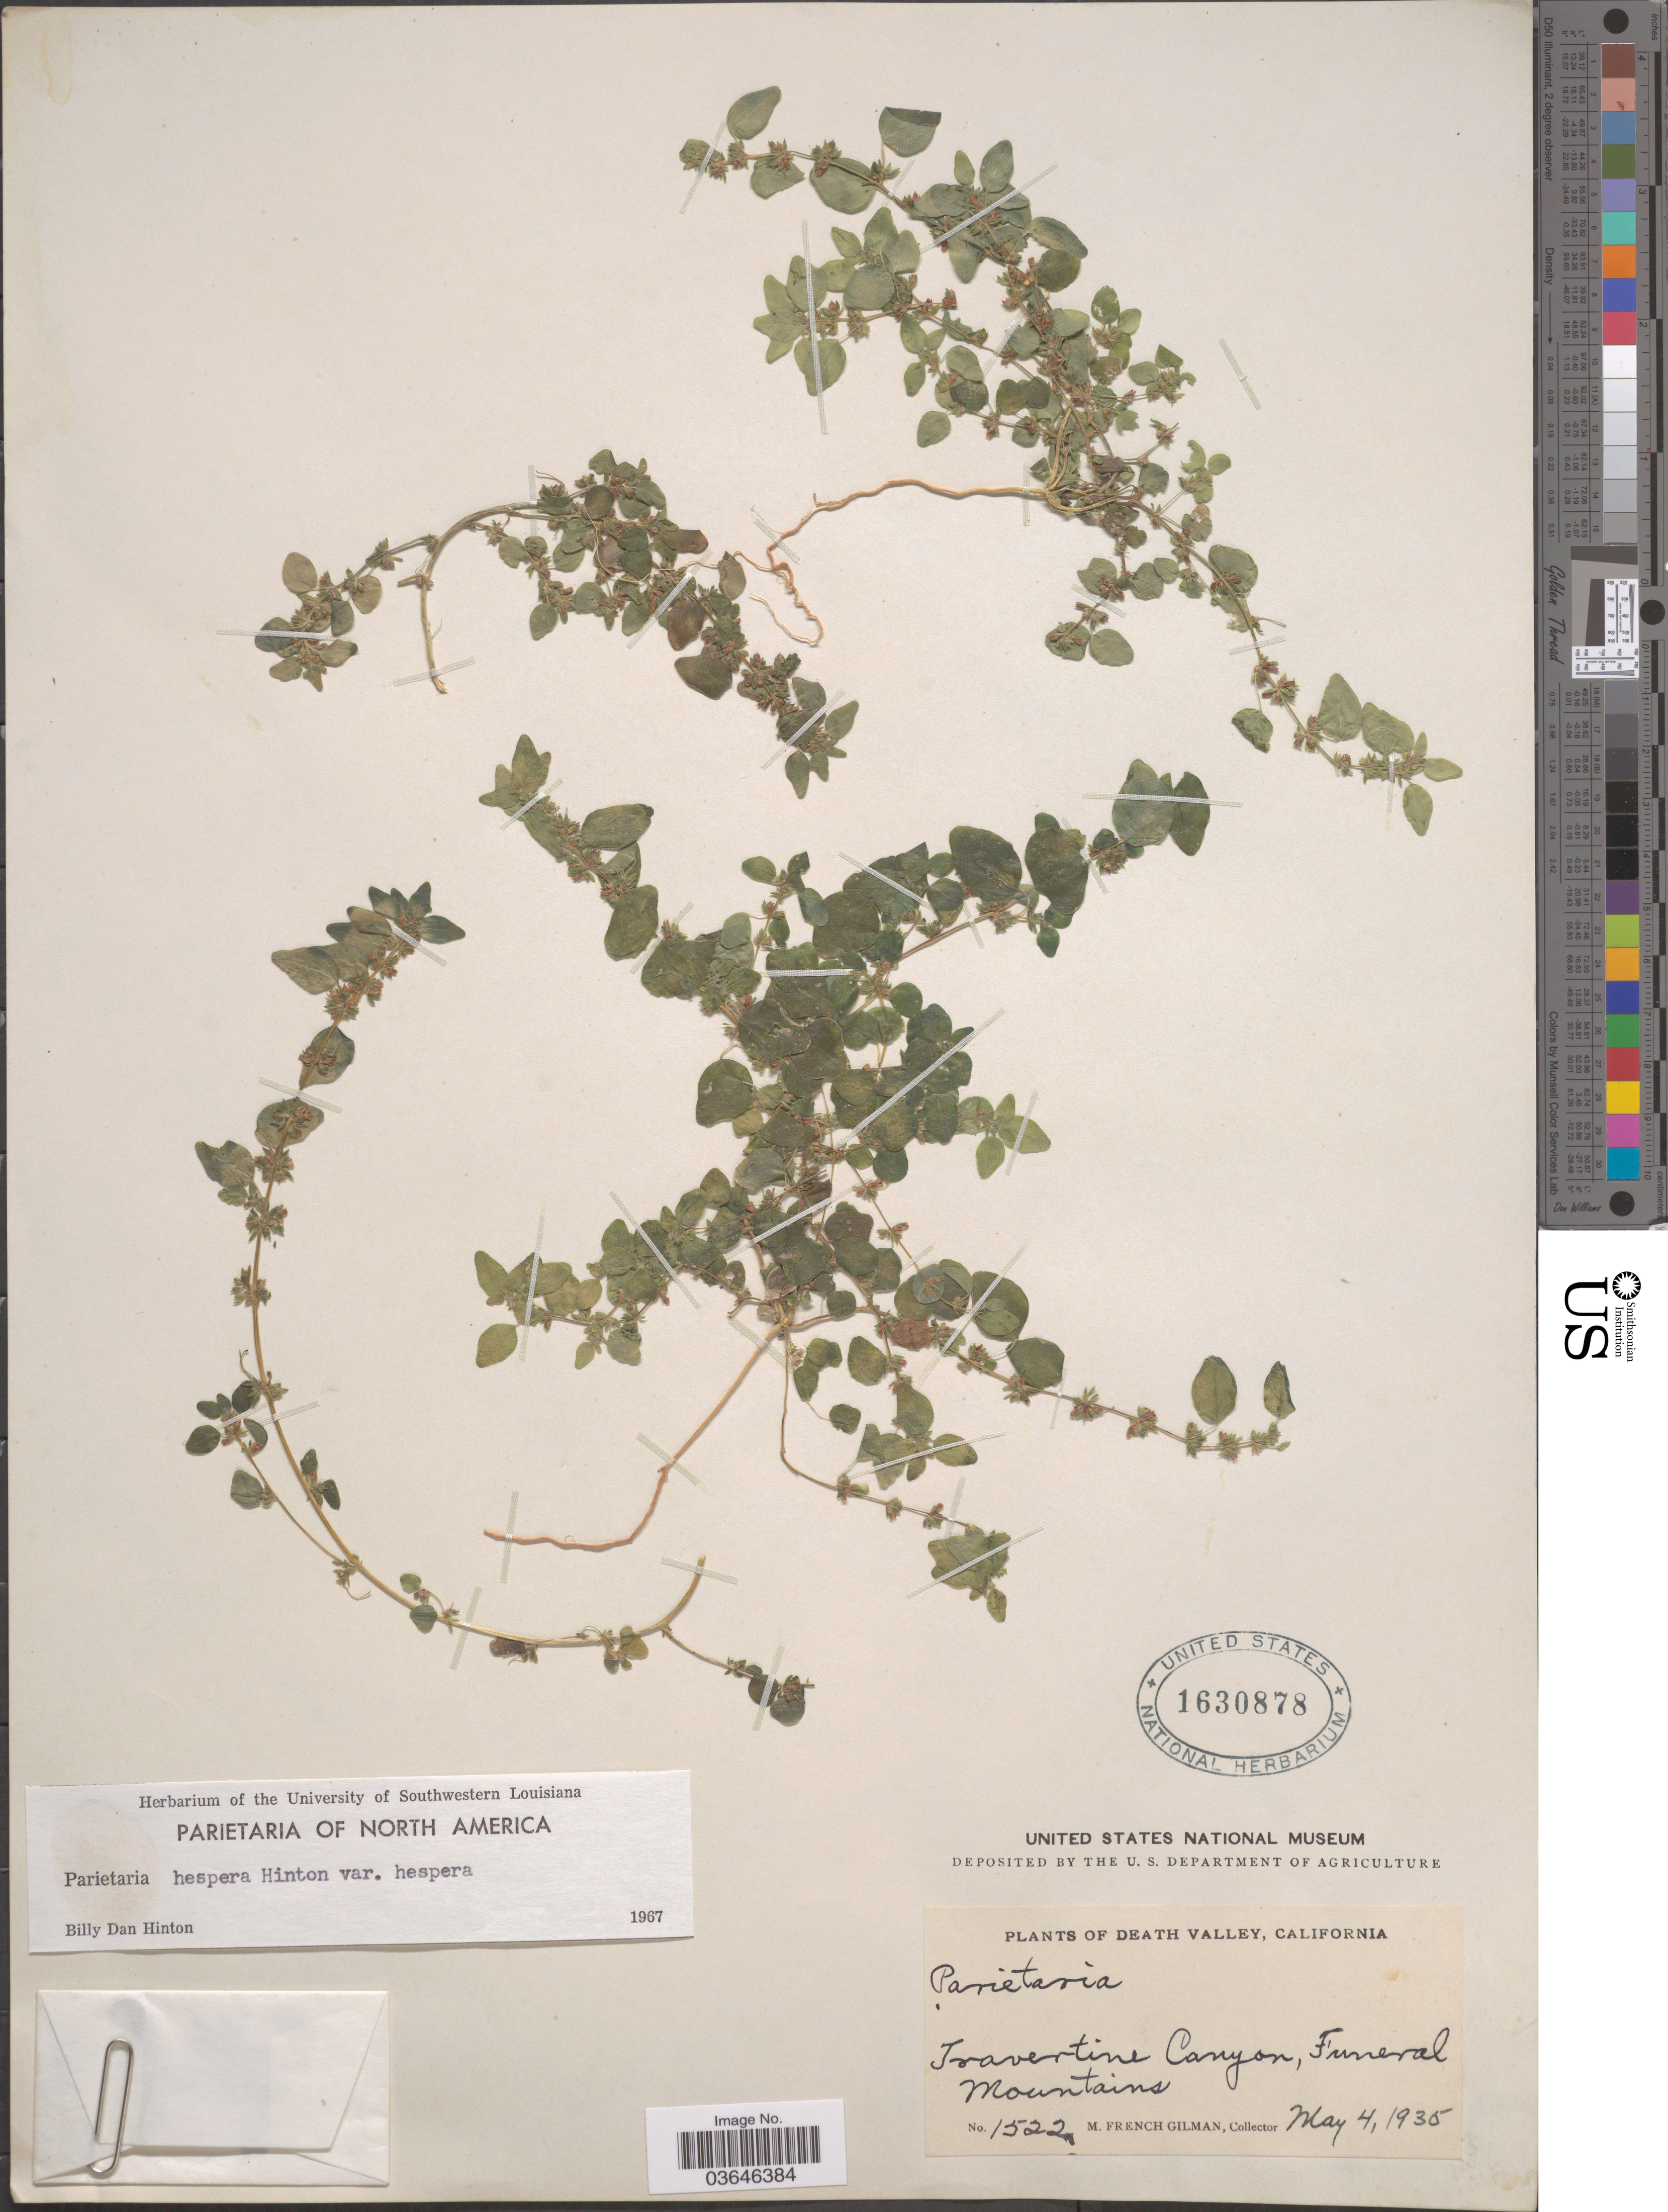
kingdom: Plantae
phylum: Tracheophyta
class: Magnoliopsida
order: Rosales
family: Urticaceae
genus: Parietaria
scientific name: Parietaria hespera var. hespera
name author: Hinton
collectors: M. F. Gilman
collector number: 1522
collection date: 1935-05-04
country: United States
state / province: California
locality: Death Valley. Isavertine Canyon, Funeral Mountains.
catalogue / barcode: US 1630878